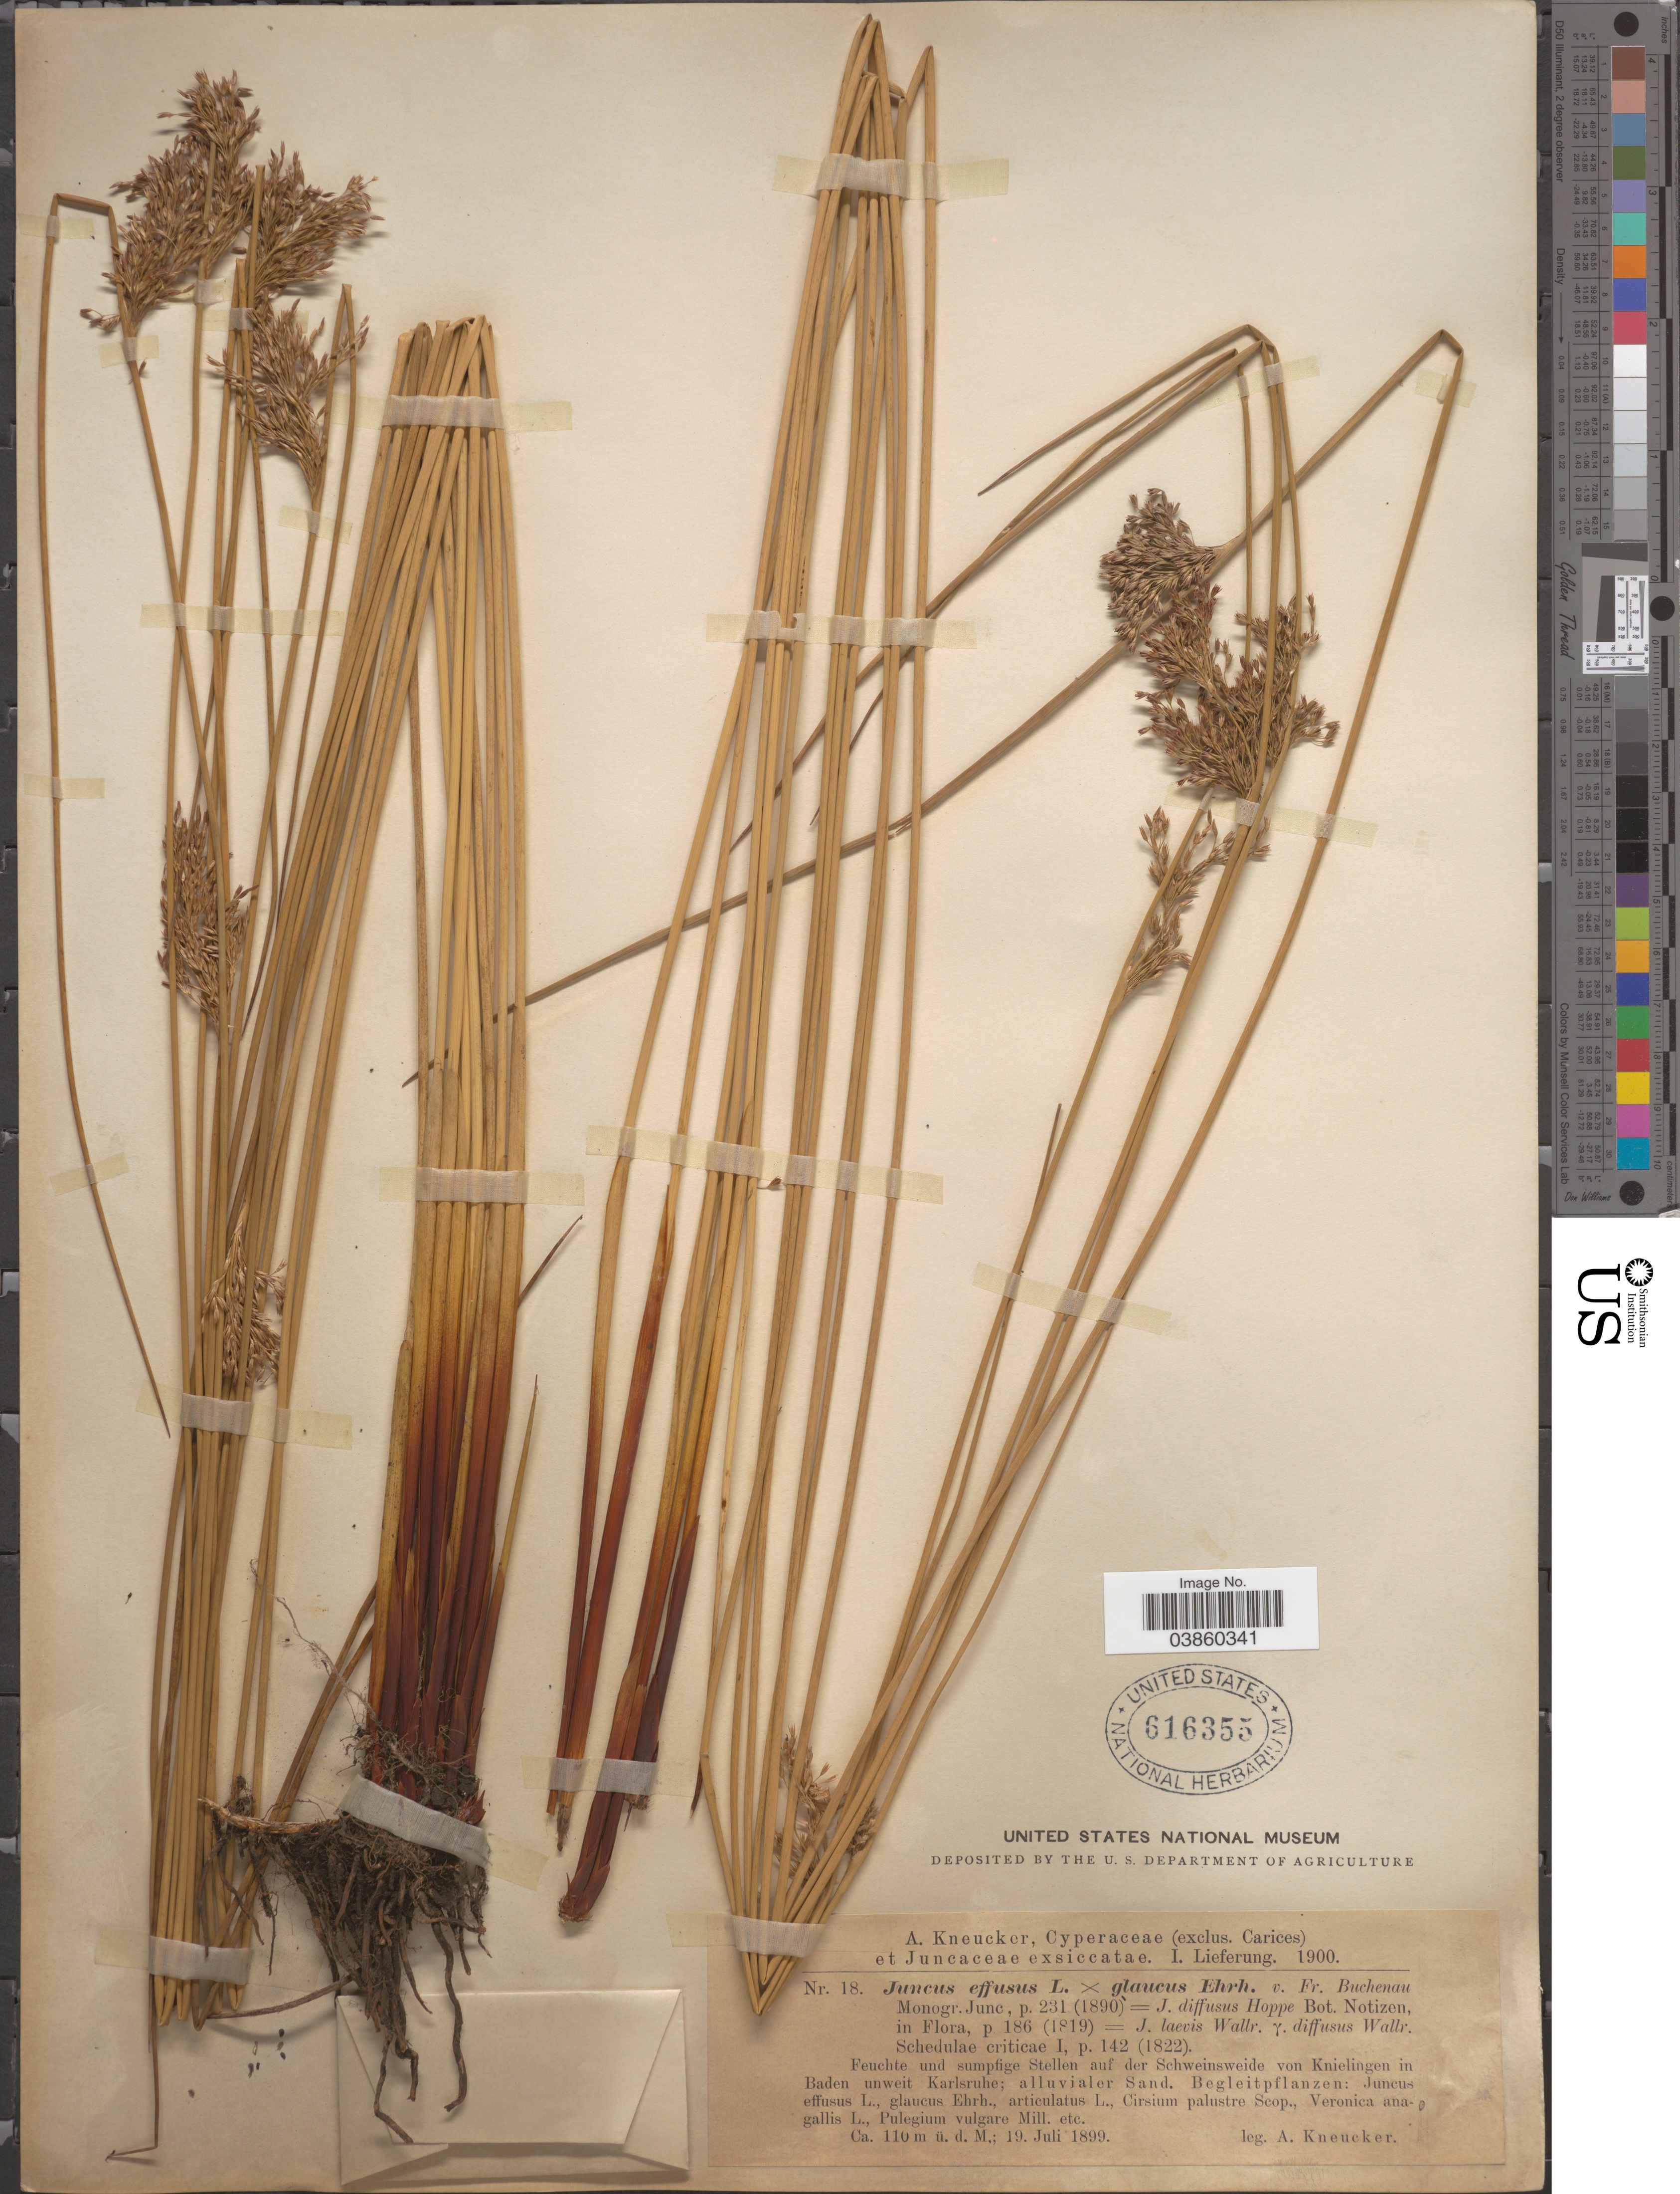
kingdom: Plantae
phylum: Tracheophyta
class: Liliopsida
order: Poales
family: Juncaceae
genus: Juncus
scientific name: Juncus effusus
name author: L.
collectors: A. Kneucker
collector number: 18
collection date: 1899-07-19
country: Germany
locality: Feuchte und sumpfige Stellen auf der Schweinsweide von Knielingen in Baden unweit Karlsruhe; alluvialer Sand.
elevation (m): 110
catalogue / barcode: US 616355